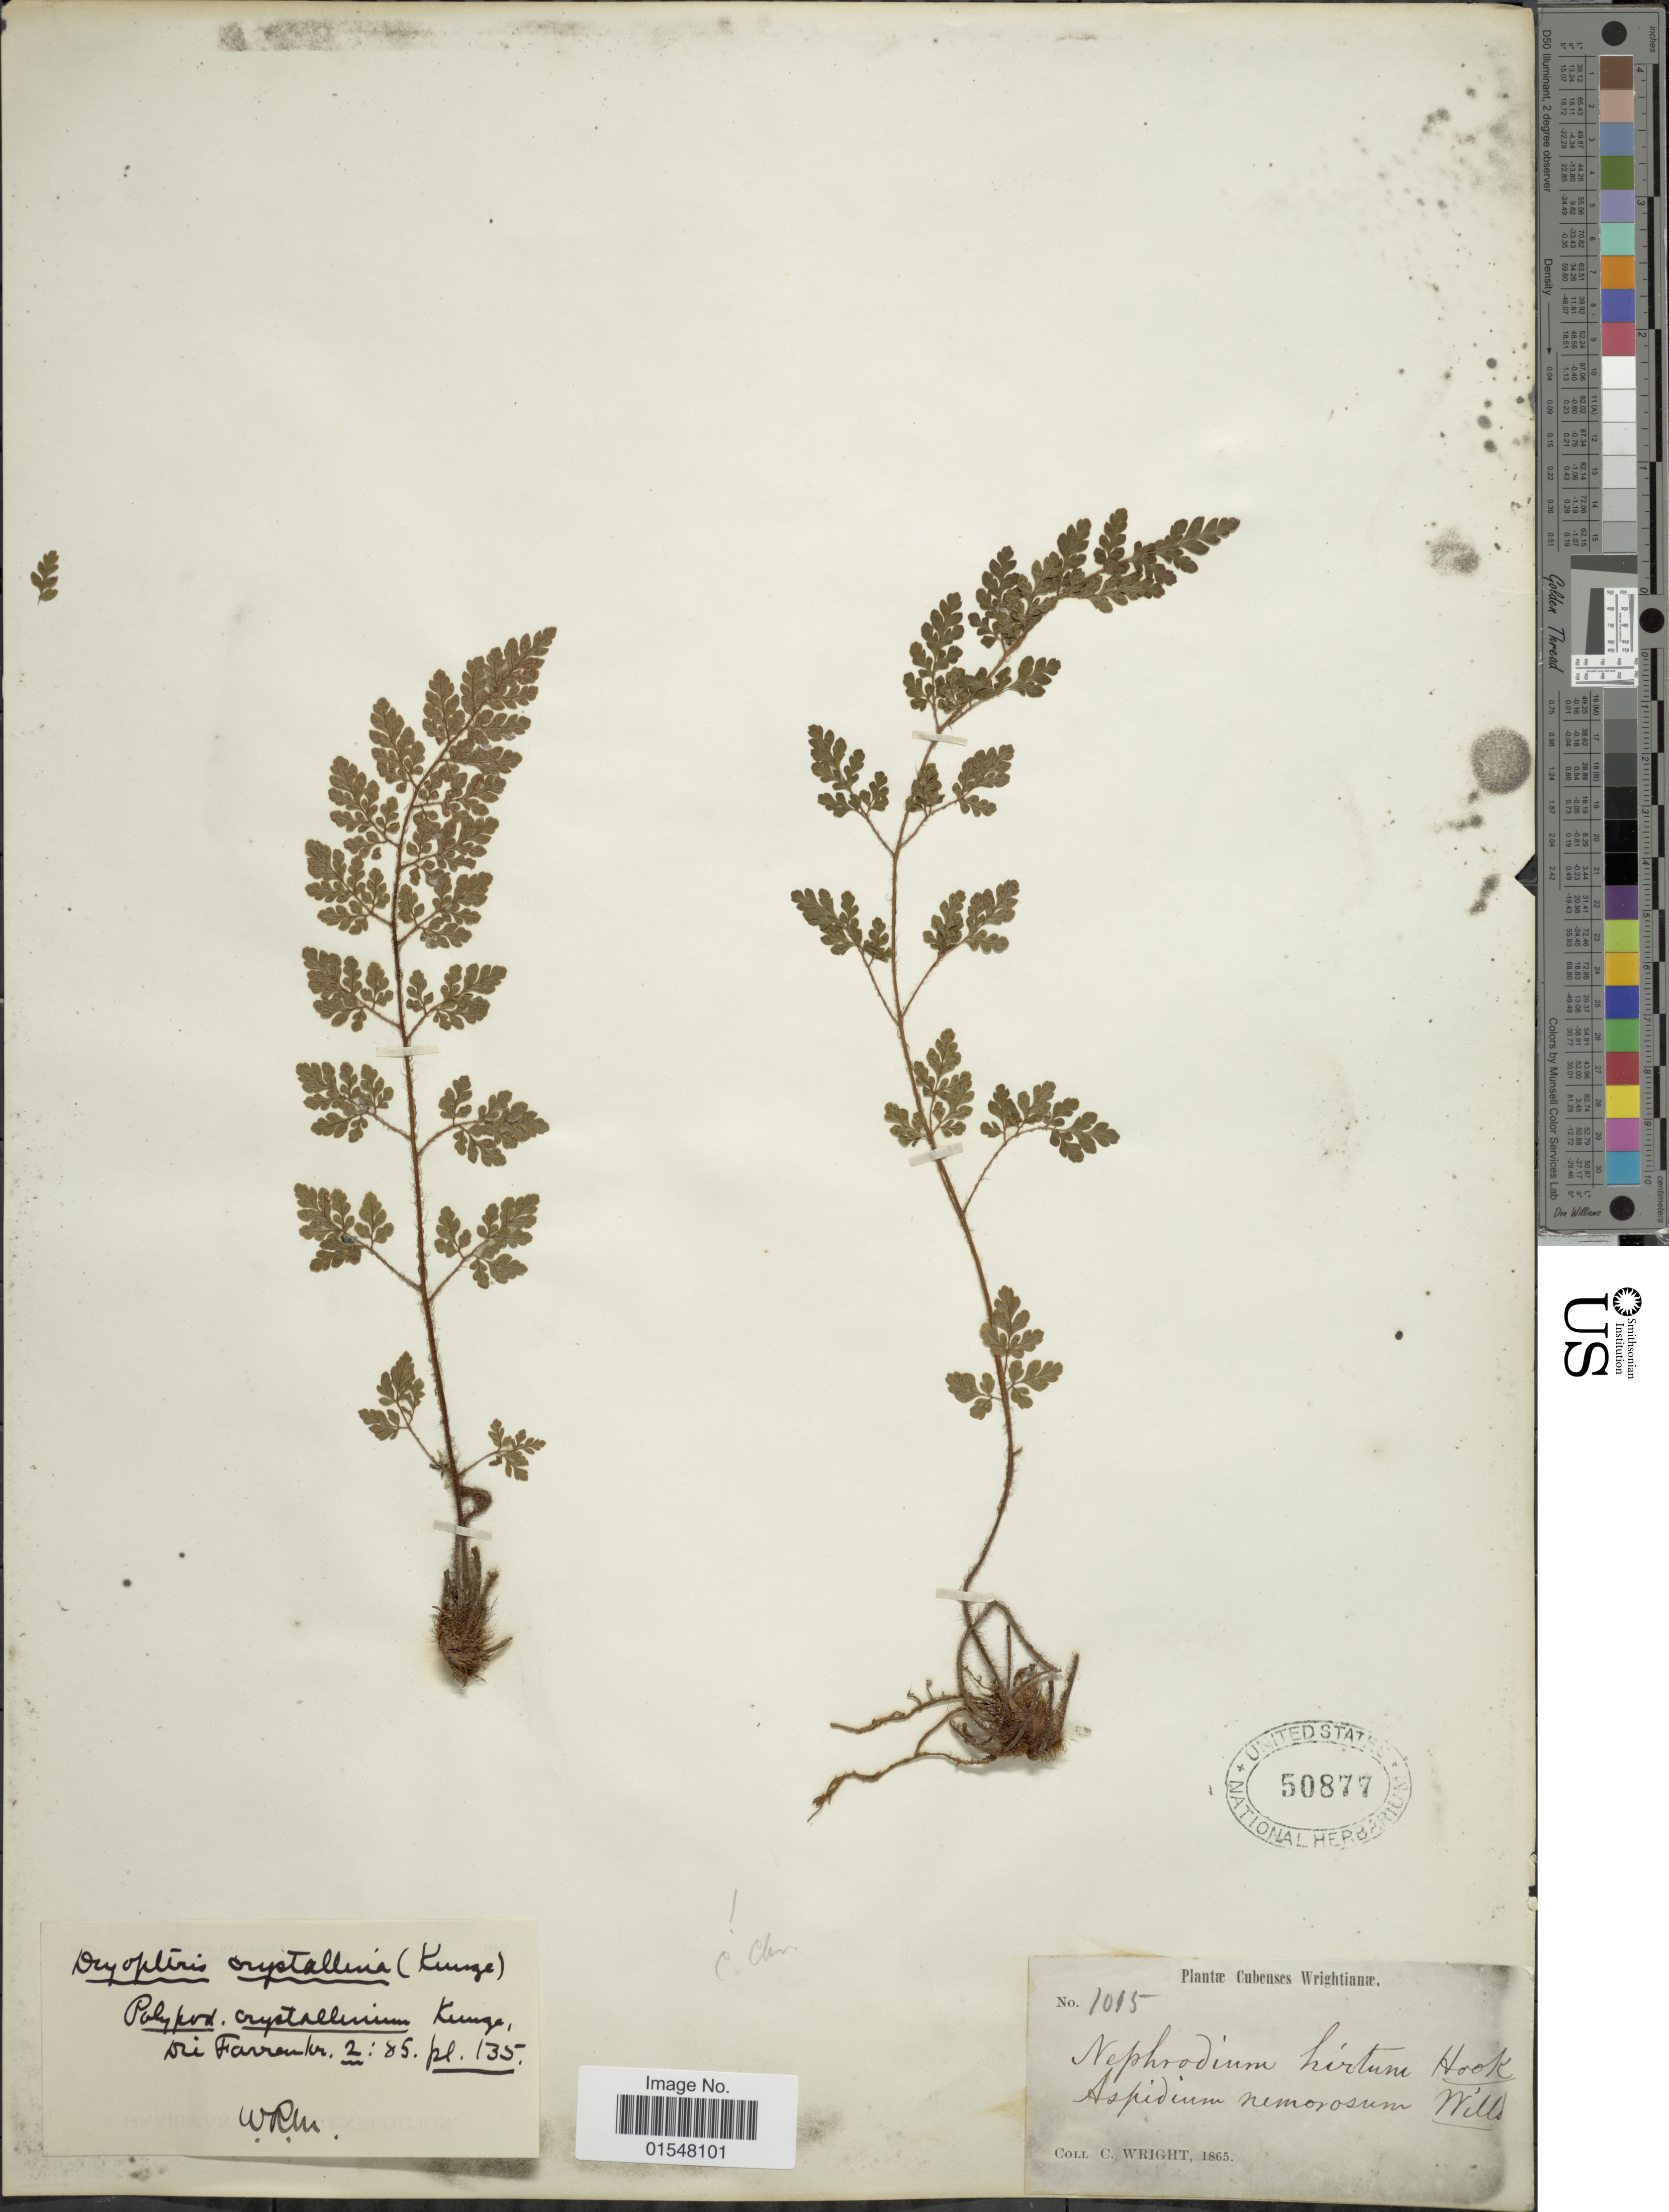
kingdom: Plantae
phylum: Tracheophyta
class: Polypodiopsida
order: Polypodiales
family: Dryopteridaceae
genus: Ctenitis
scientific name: Ctenitis crystallina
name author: (Kunze) Proctor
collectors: C. Wright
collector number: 1015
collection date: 1865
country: Cuba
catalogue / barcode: US 50877